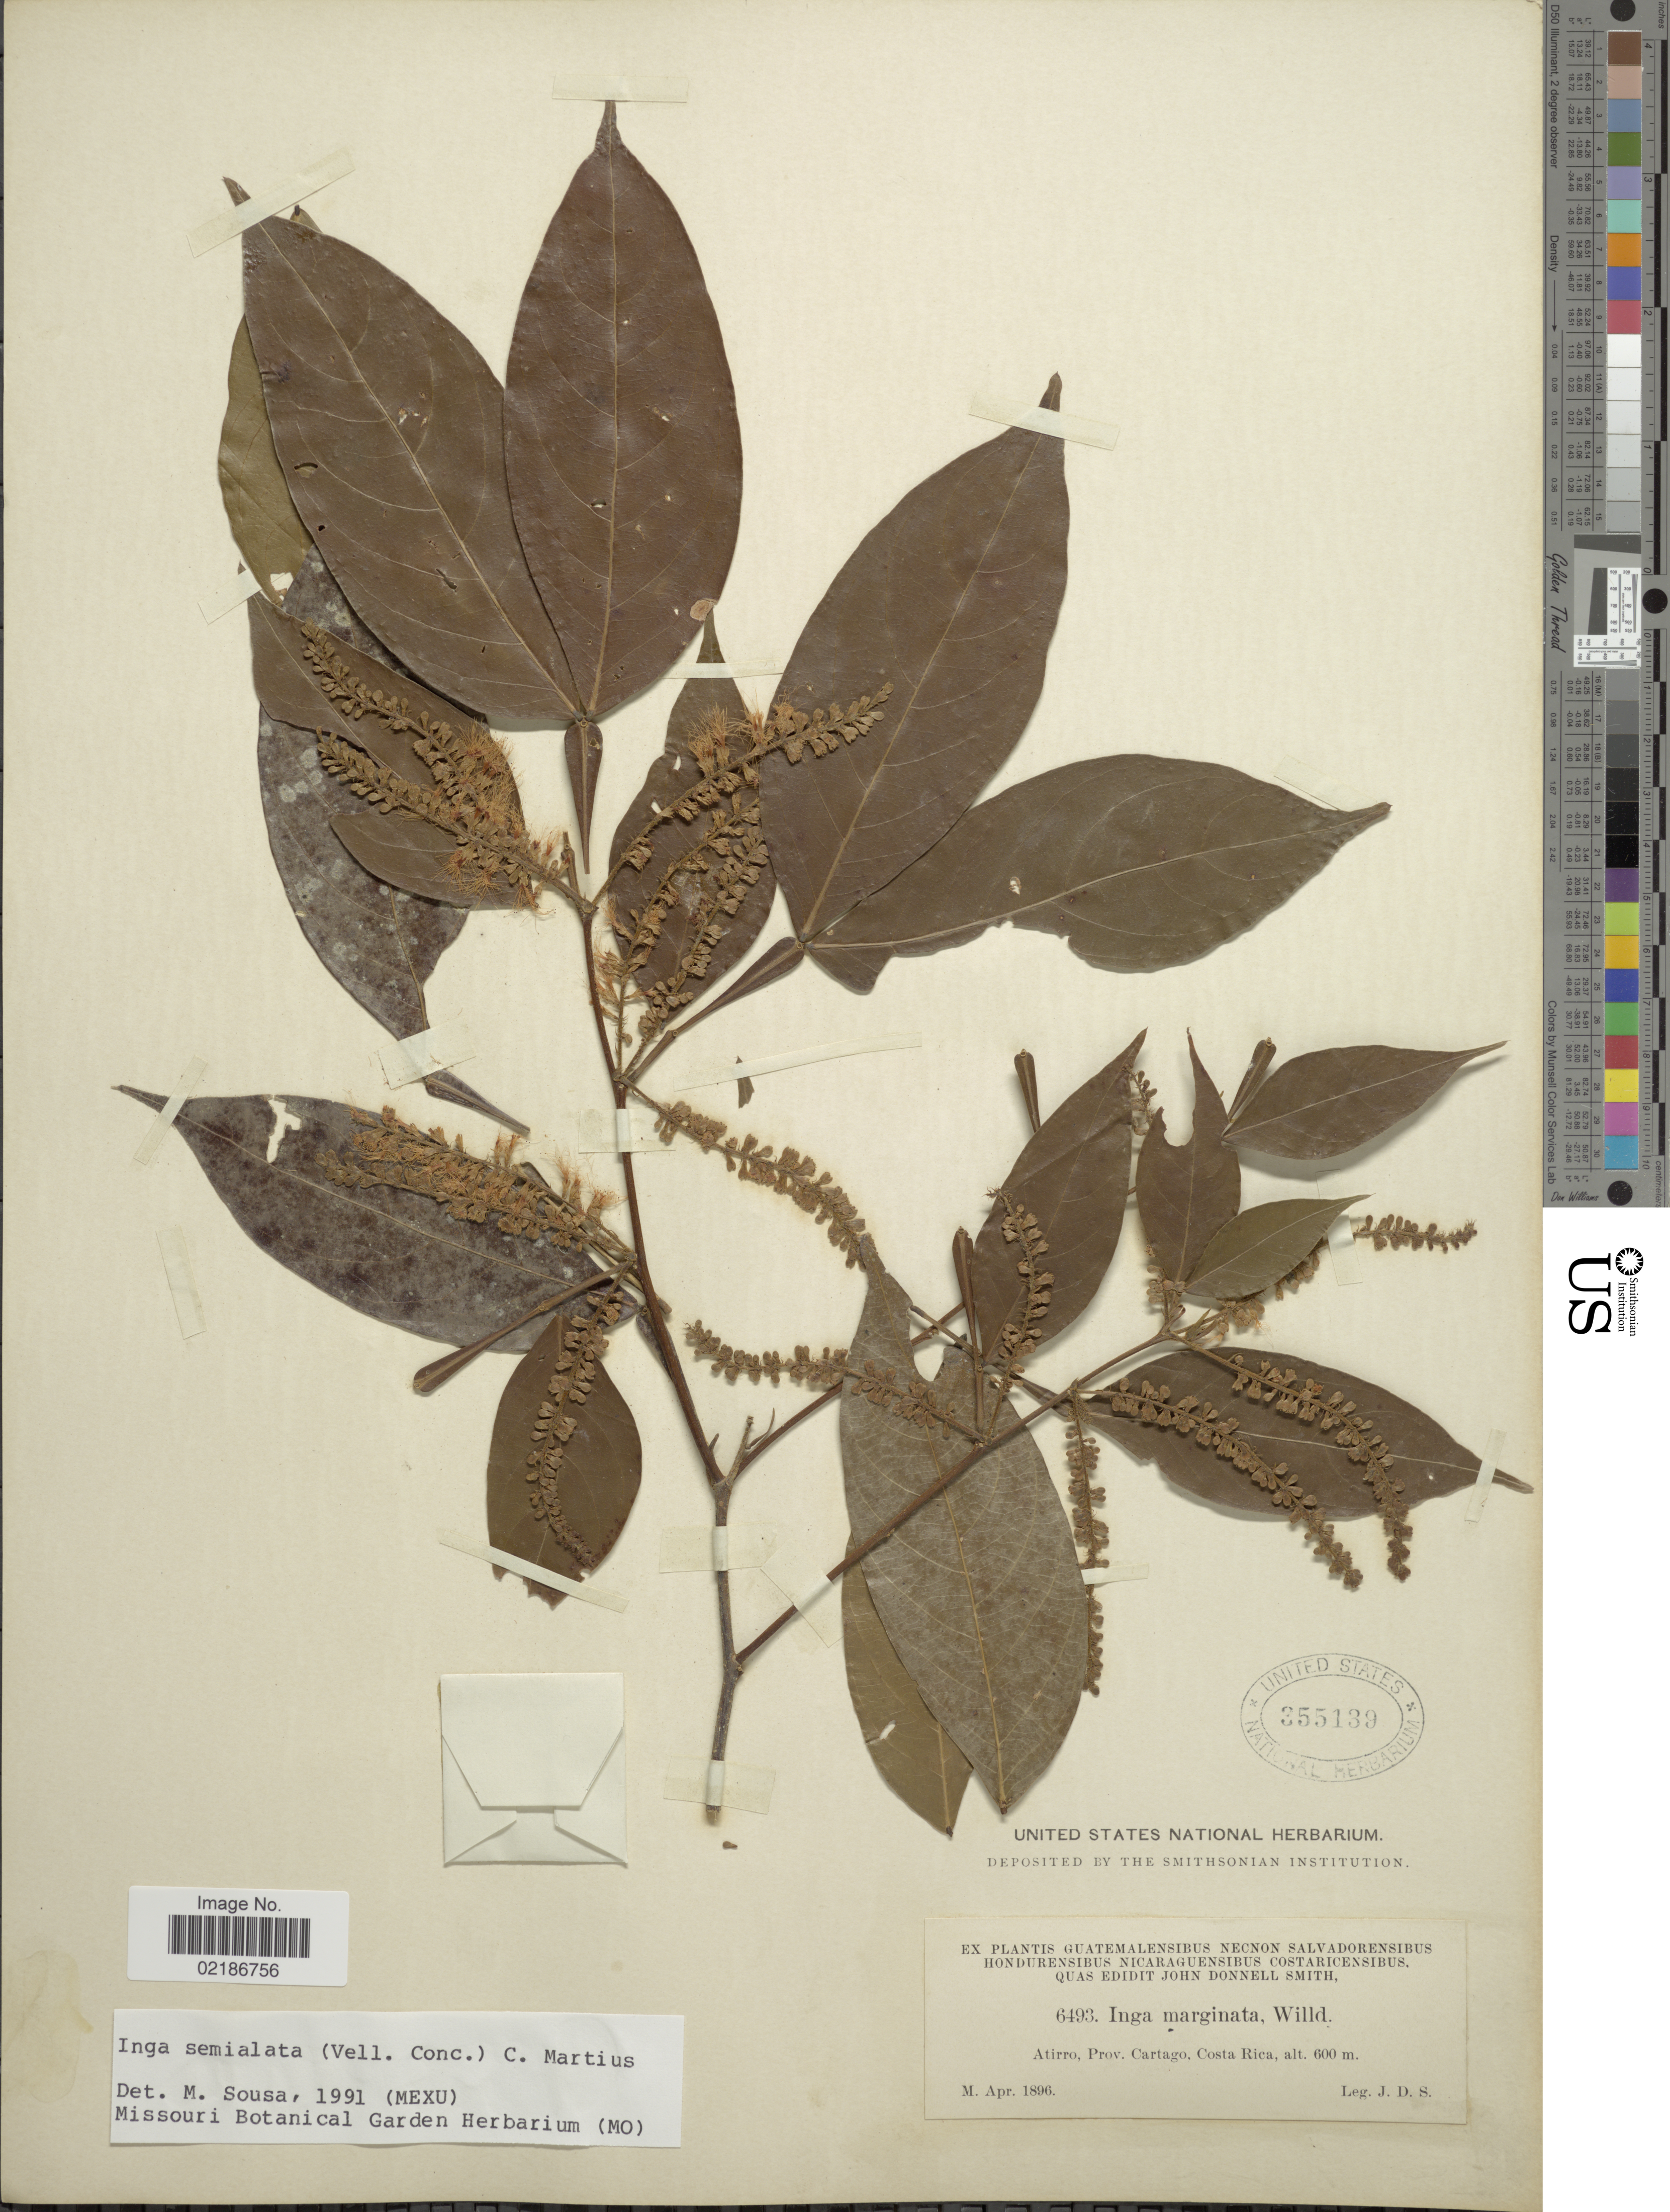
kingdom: Plantae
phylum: Tracheophyta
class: Magnoliopsida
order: Fabales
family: Fabaceae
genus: Inga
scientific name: Inga marginata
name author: Willd.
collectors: J. Donnell Smith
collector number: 6493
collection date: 1896-04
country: Costa Rica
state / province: Cartago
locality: Atirro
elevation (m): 600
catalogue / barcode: US 355139